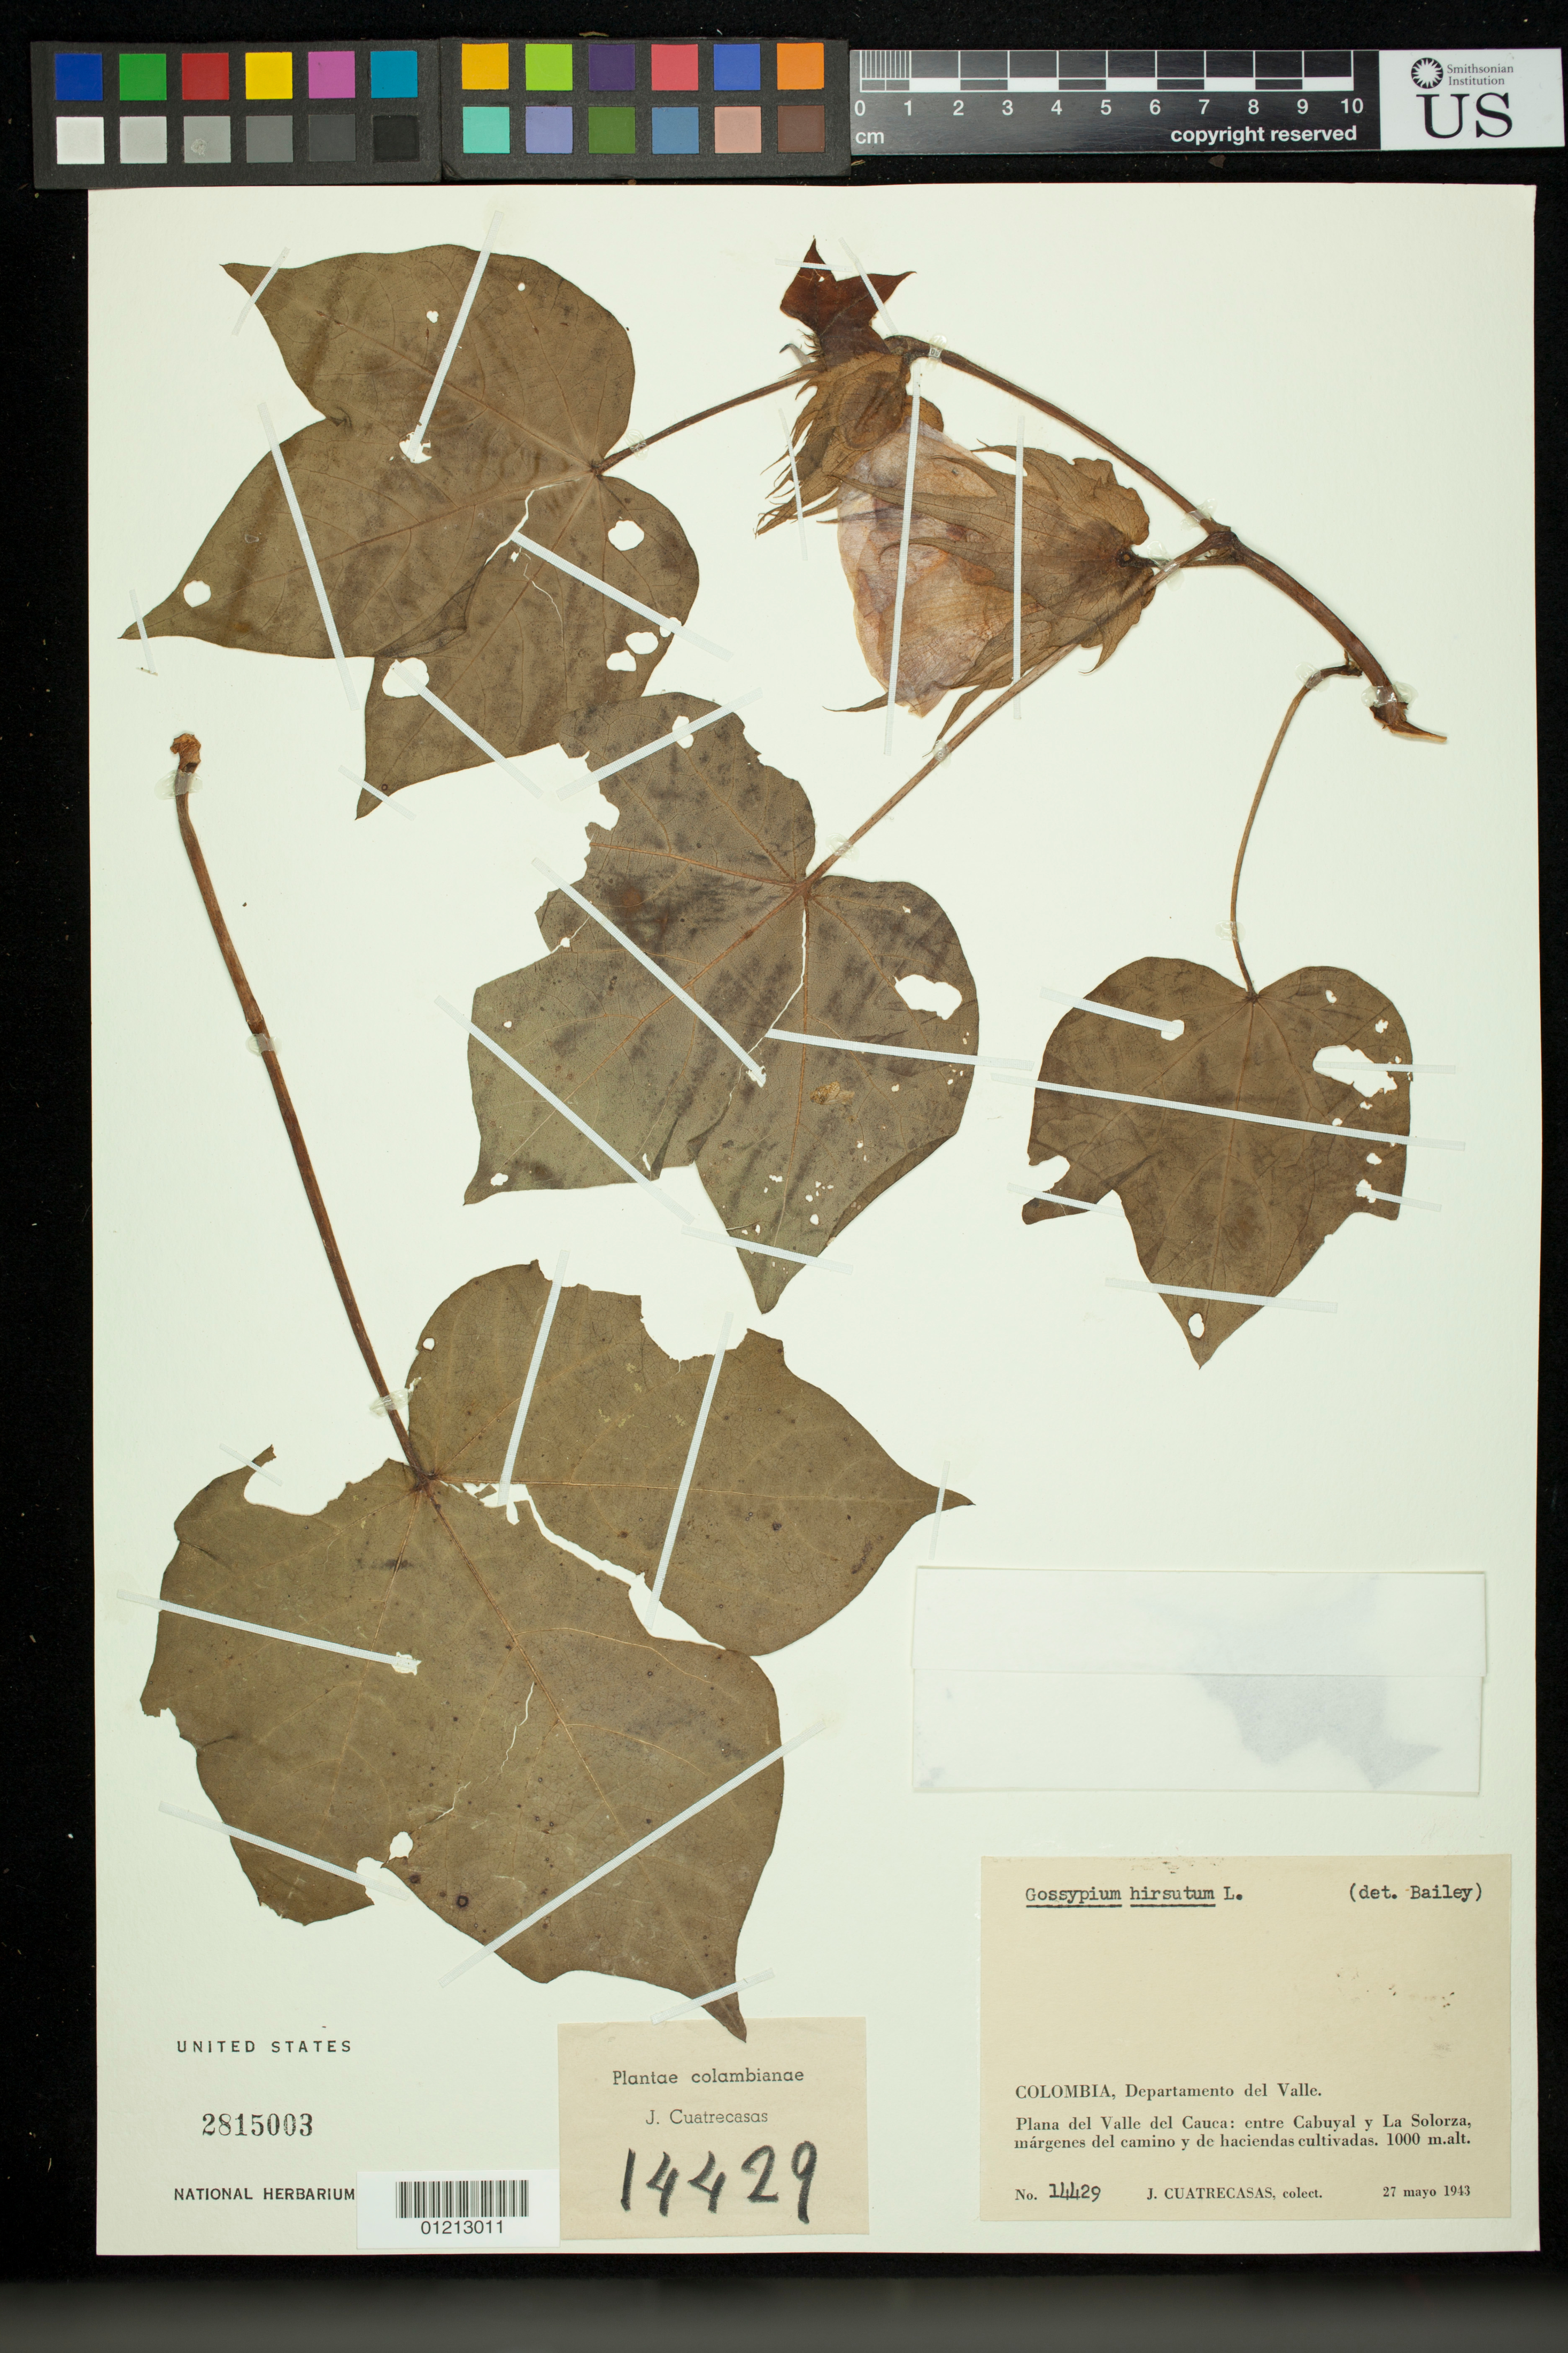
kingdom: Plantae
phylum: Tracheophyta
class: Magnoliopsida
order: Malvales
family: Malvaceae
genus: Gossypium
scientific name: Gossypium hirsutum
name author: L.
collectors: J. Cuatrecasas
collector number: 14429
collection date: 1943-05-27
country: Colombia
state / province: Valle del Cauca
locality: entre Cabuyal y La Solorza, margenes del camino y de haciendas cultivadas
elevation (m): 1000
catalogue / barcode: US 2815003